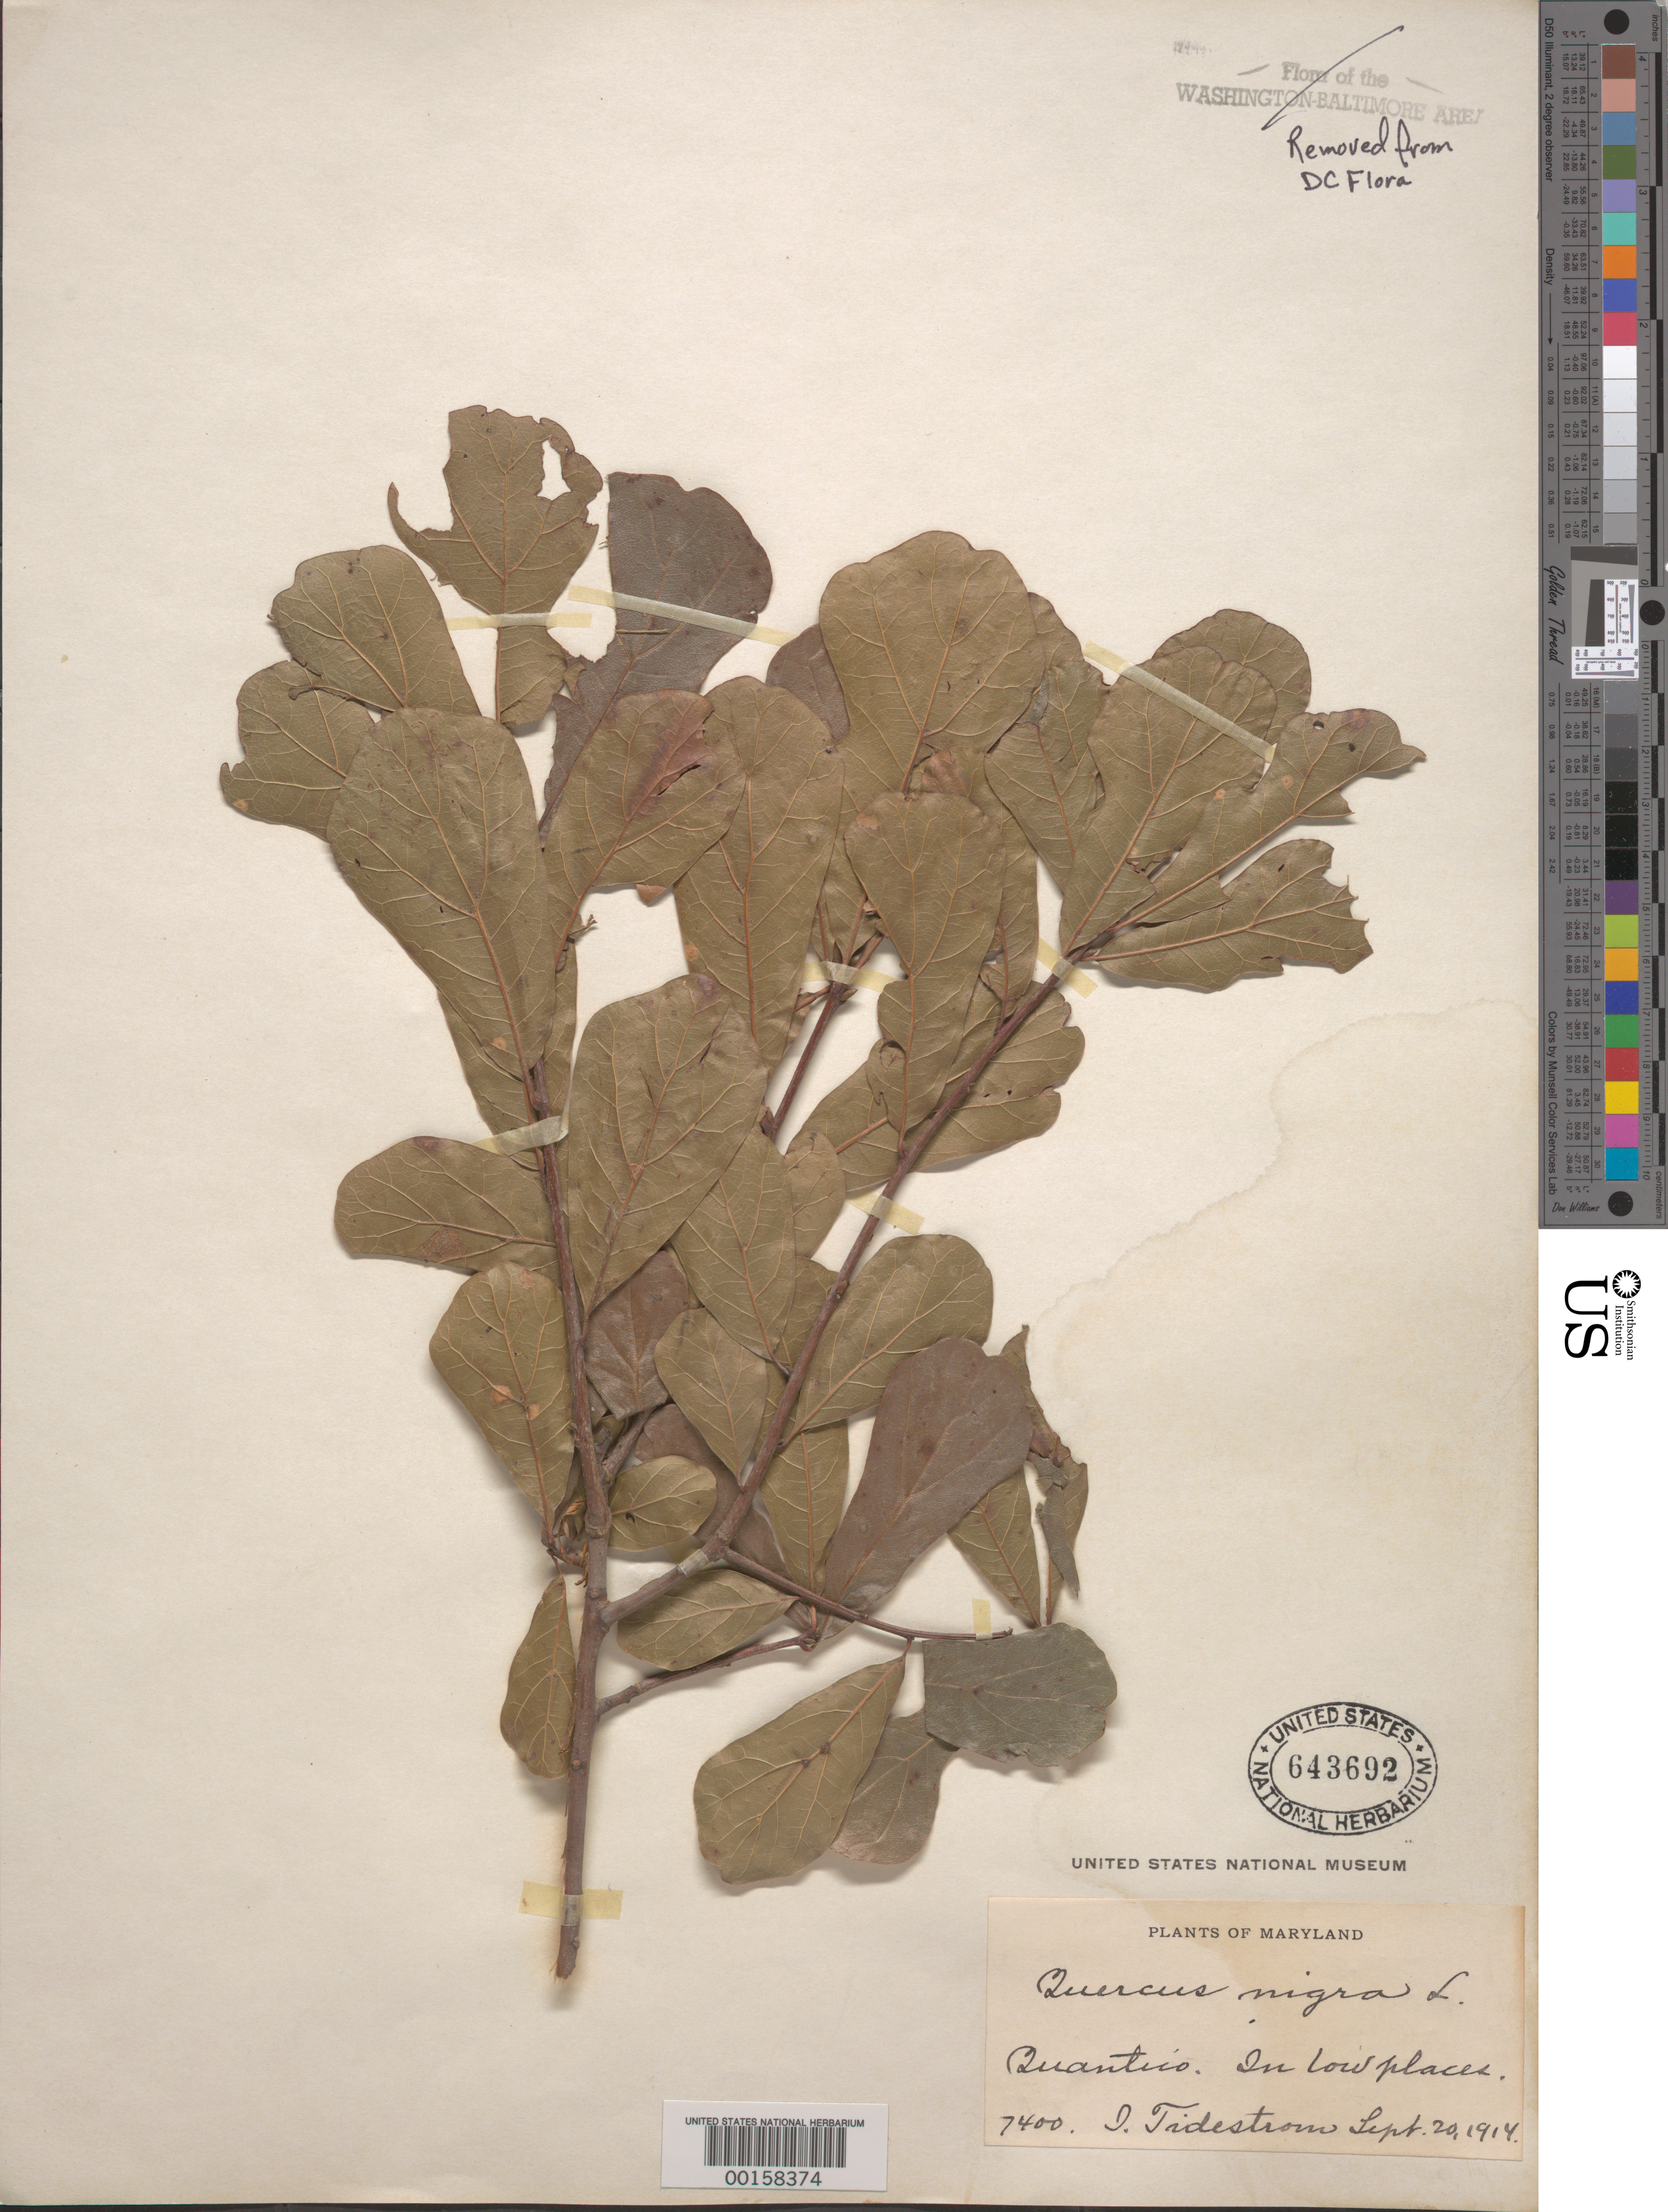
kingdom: Plantae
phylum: Tracheophyta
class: Magnoliopsida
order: Fagales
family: Fagaceae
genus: Quercus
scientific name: Quercus nigra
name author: L.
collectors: I. F. Tidestrom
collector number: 7400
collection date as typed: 20 Sep 1914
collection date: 1914-09-20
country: United States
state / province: Maryland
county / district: Wicomico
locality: Quantico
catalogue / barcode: US 643692